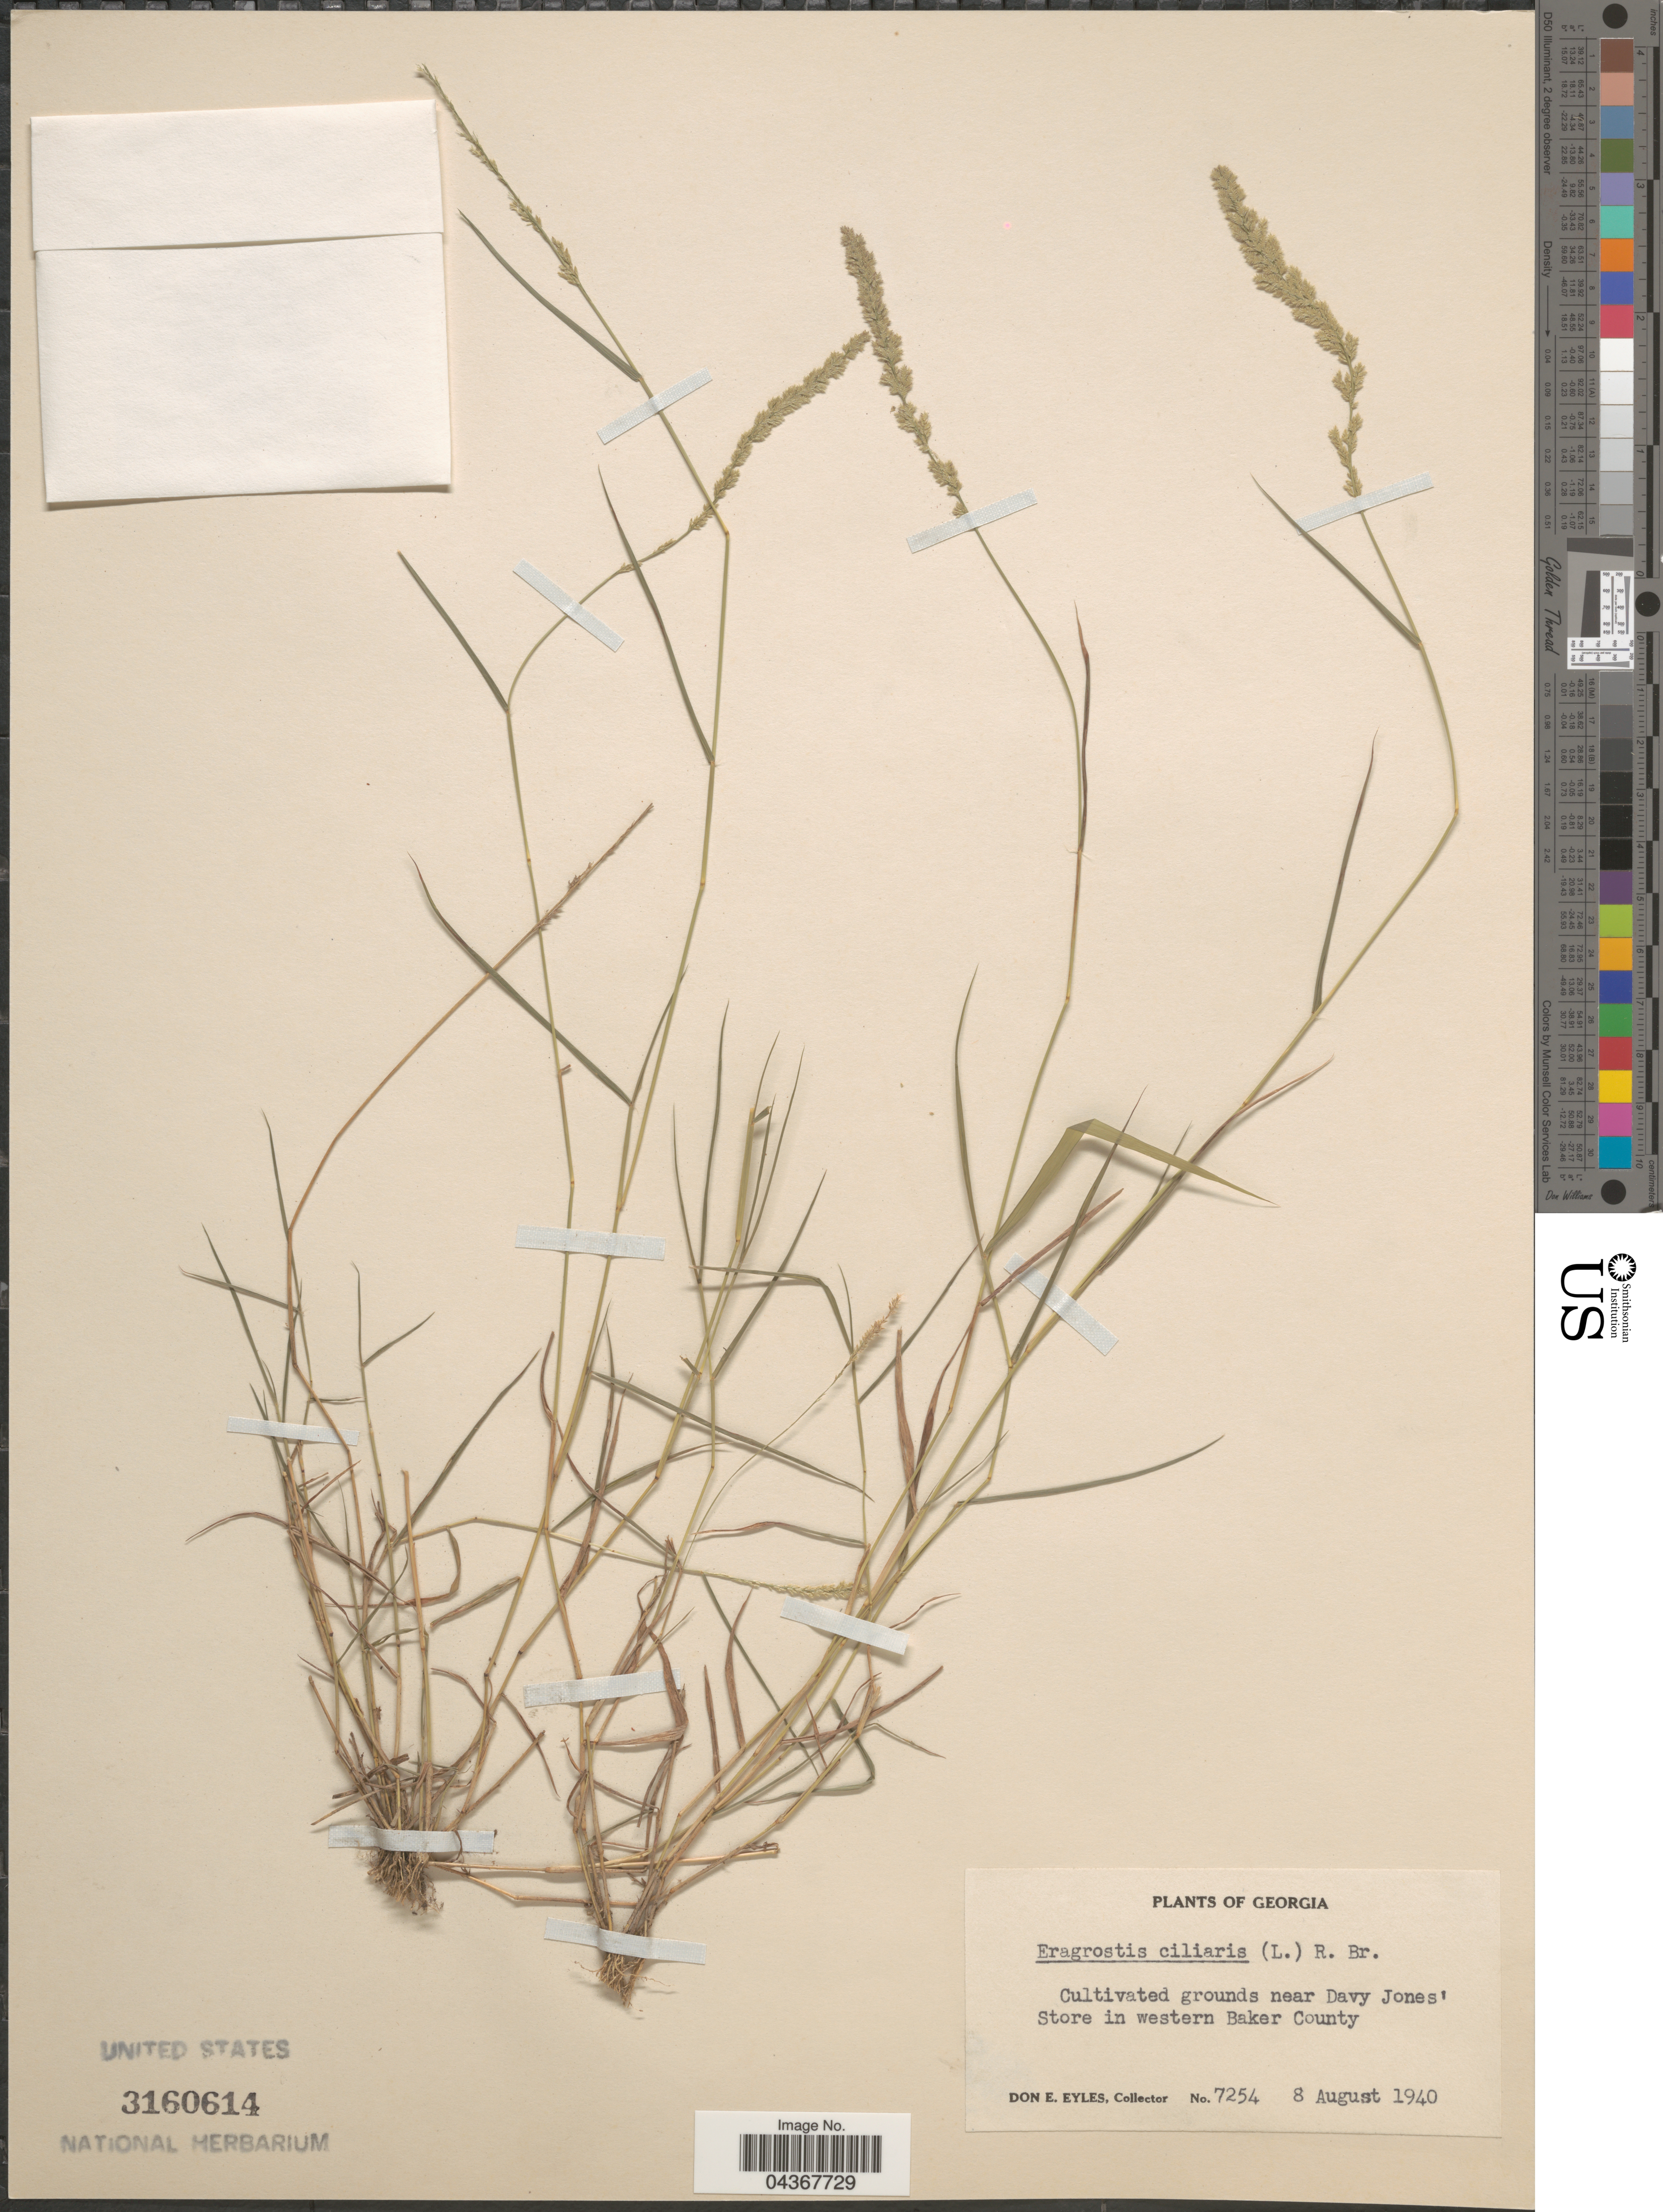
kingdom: Plantae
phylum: Tracheophyta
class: Liliopsida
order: Poales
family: Poaceae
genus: Eragrostis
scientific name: Eragrostis ciliaris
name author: (L.) R. Br.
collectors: D. Eyles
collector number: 7254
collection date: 1940-08-08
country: United States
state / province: Georgia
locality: Near Davy Jones' Store in western Baker County.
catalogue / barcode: US 3160614